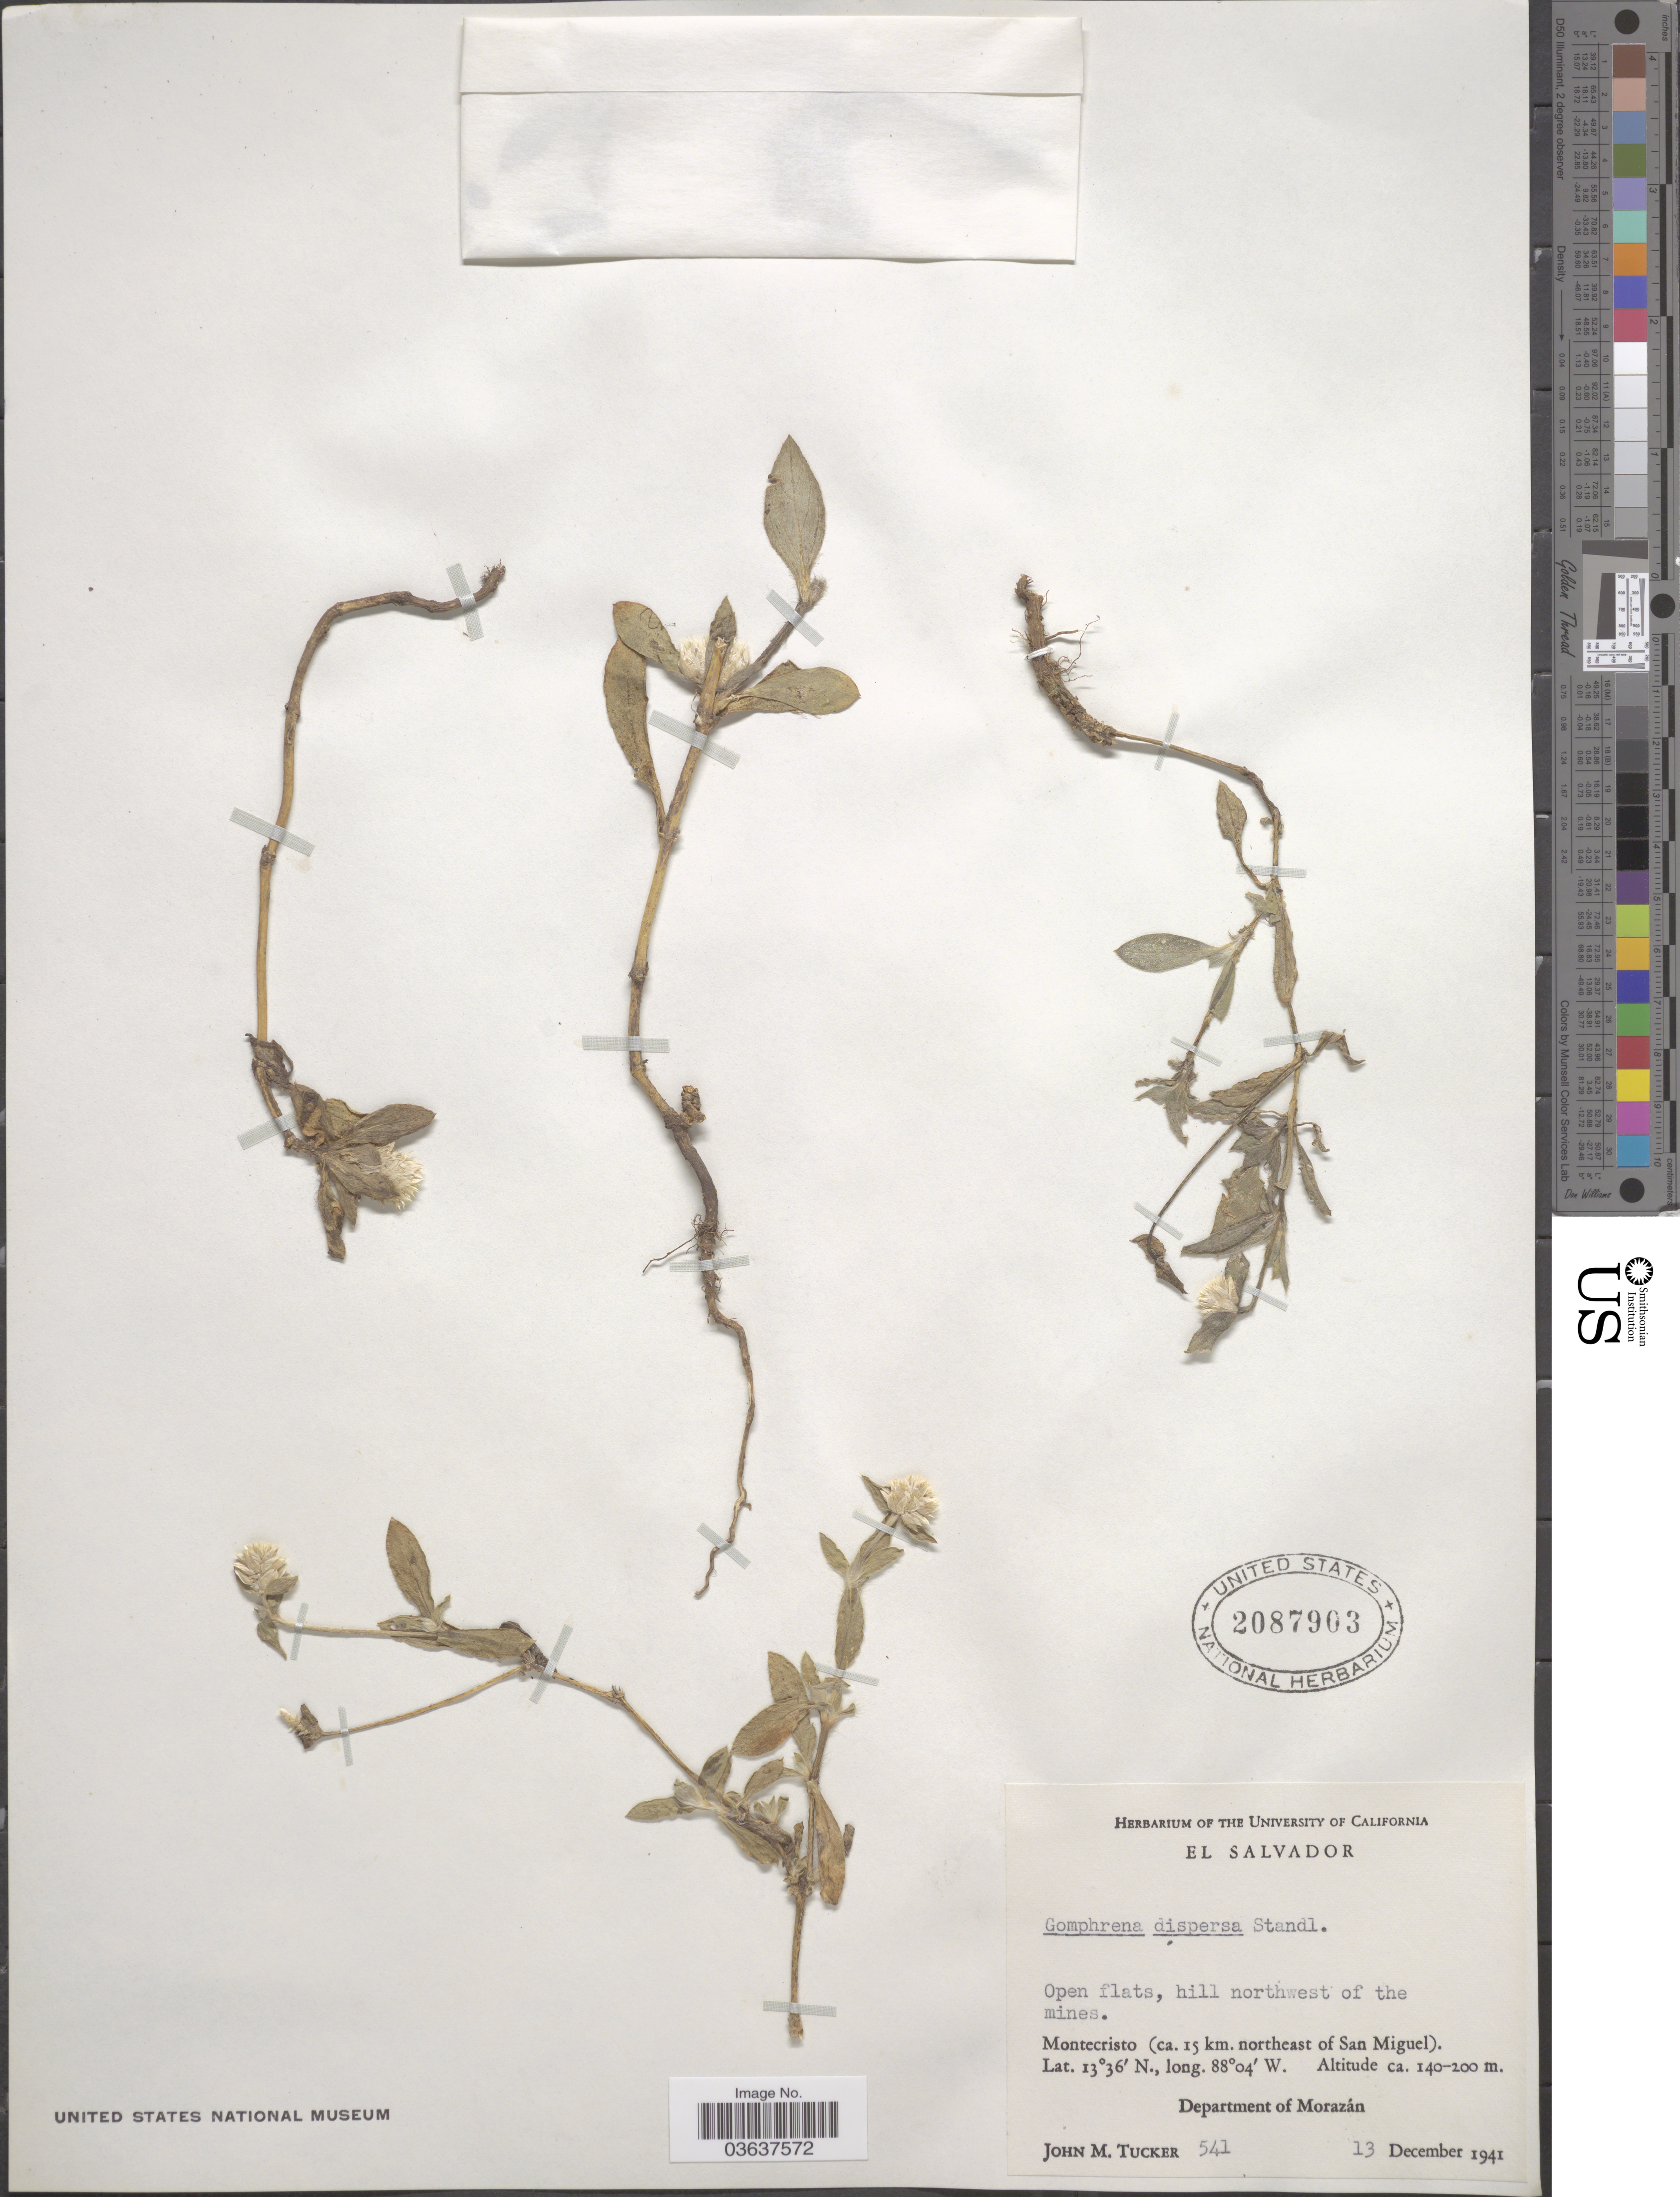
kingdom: Plantae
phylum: Tracheophyta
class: Magnoliopsida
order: Caryophyllales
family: Amaranthaceae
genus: Gomphrena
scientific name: Gomphrena dispersa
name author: Standl.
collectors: J. M. Tucker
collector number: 541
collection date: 1941-12-13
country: El Salvador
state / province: Morazan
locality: Montecristo (ca. 15 km. northeast of San Miguel). Department of Morazán.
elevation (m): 140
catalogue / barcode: US 2087903